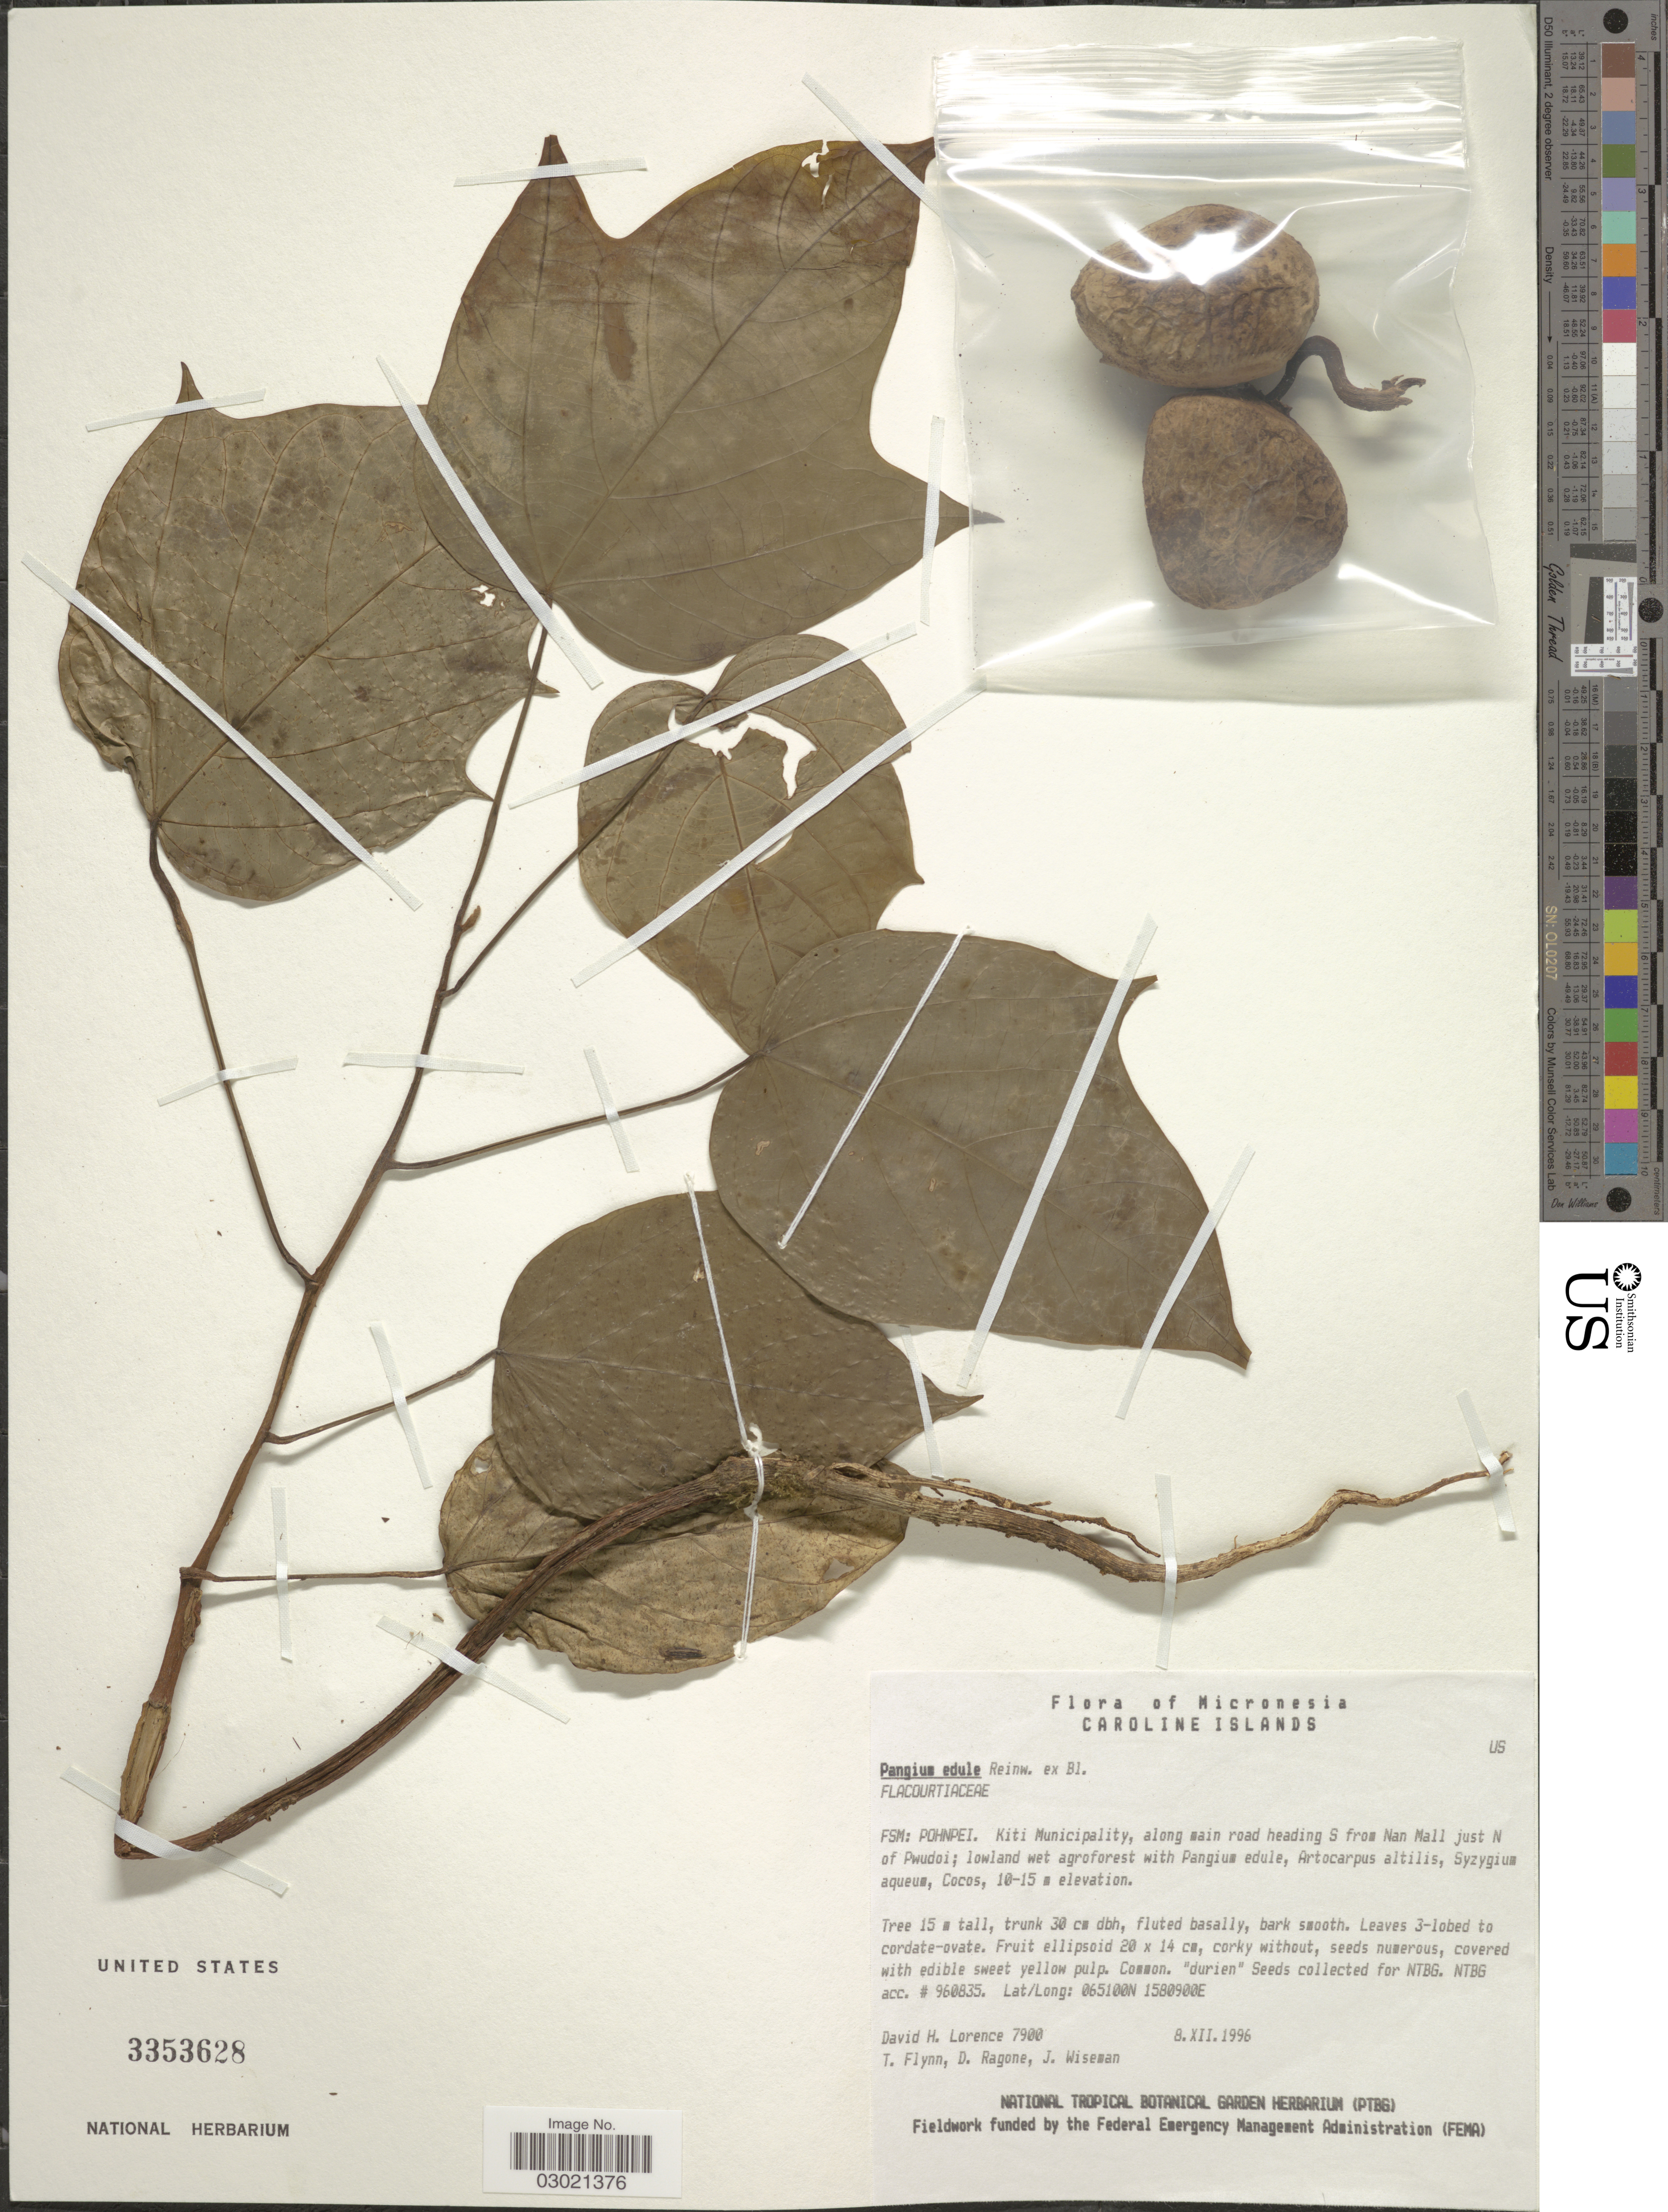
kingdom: Plantae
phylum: Tracheophyta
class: Magnoliopsida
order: Malpighiales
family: Achariaceae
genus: Pangium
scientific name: Pangium edule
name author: Reinw.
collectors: D. Lorence, T. Flynn, D. Ragone & J. Wiseman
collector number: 7900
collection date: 1996-12-08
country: Micronesia, Federated States of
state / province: Pohnpei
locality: Caroline Islands. Kiti Municipality, along main road heading S from Nan Mall just N of Pwudoi.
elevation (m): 10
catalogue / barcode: US 3353628